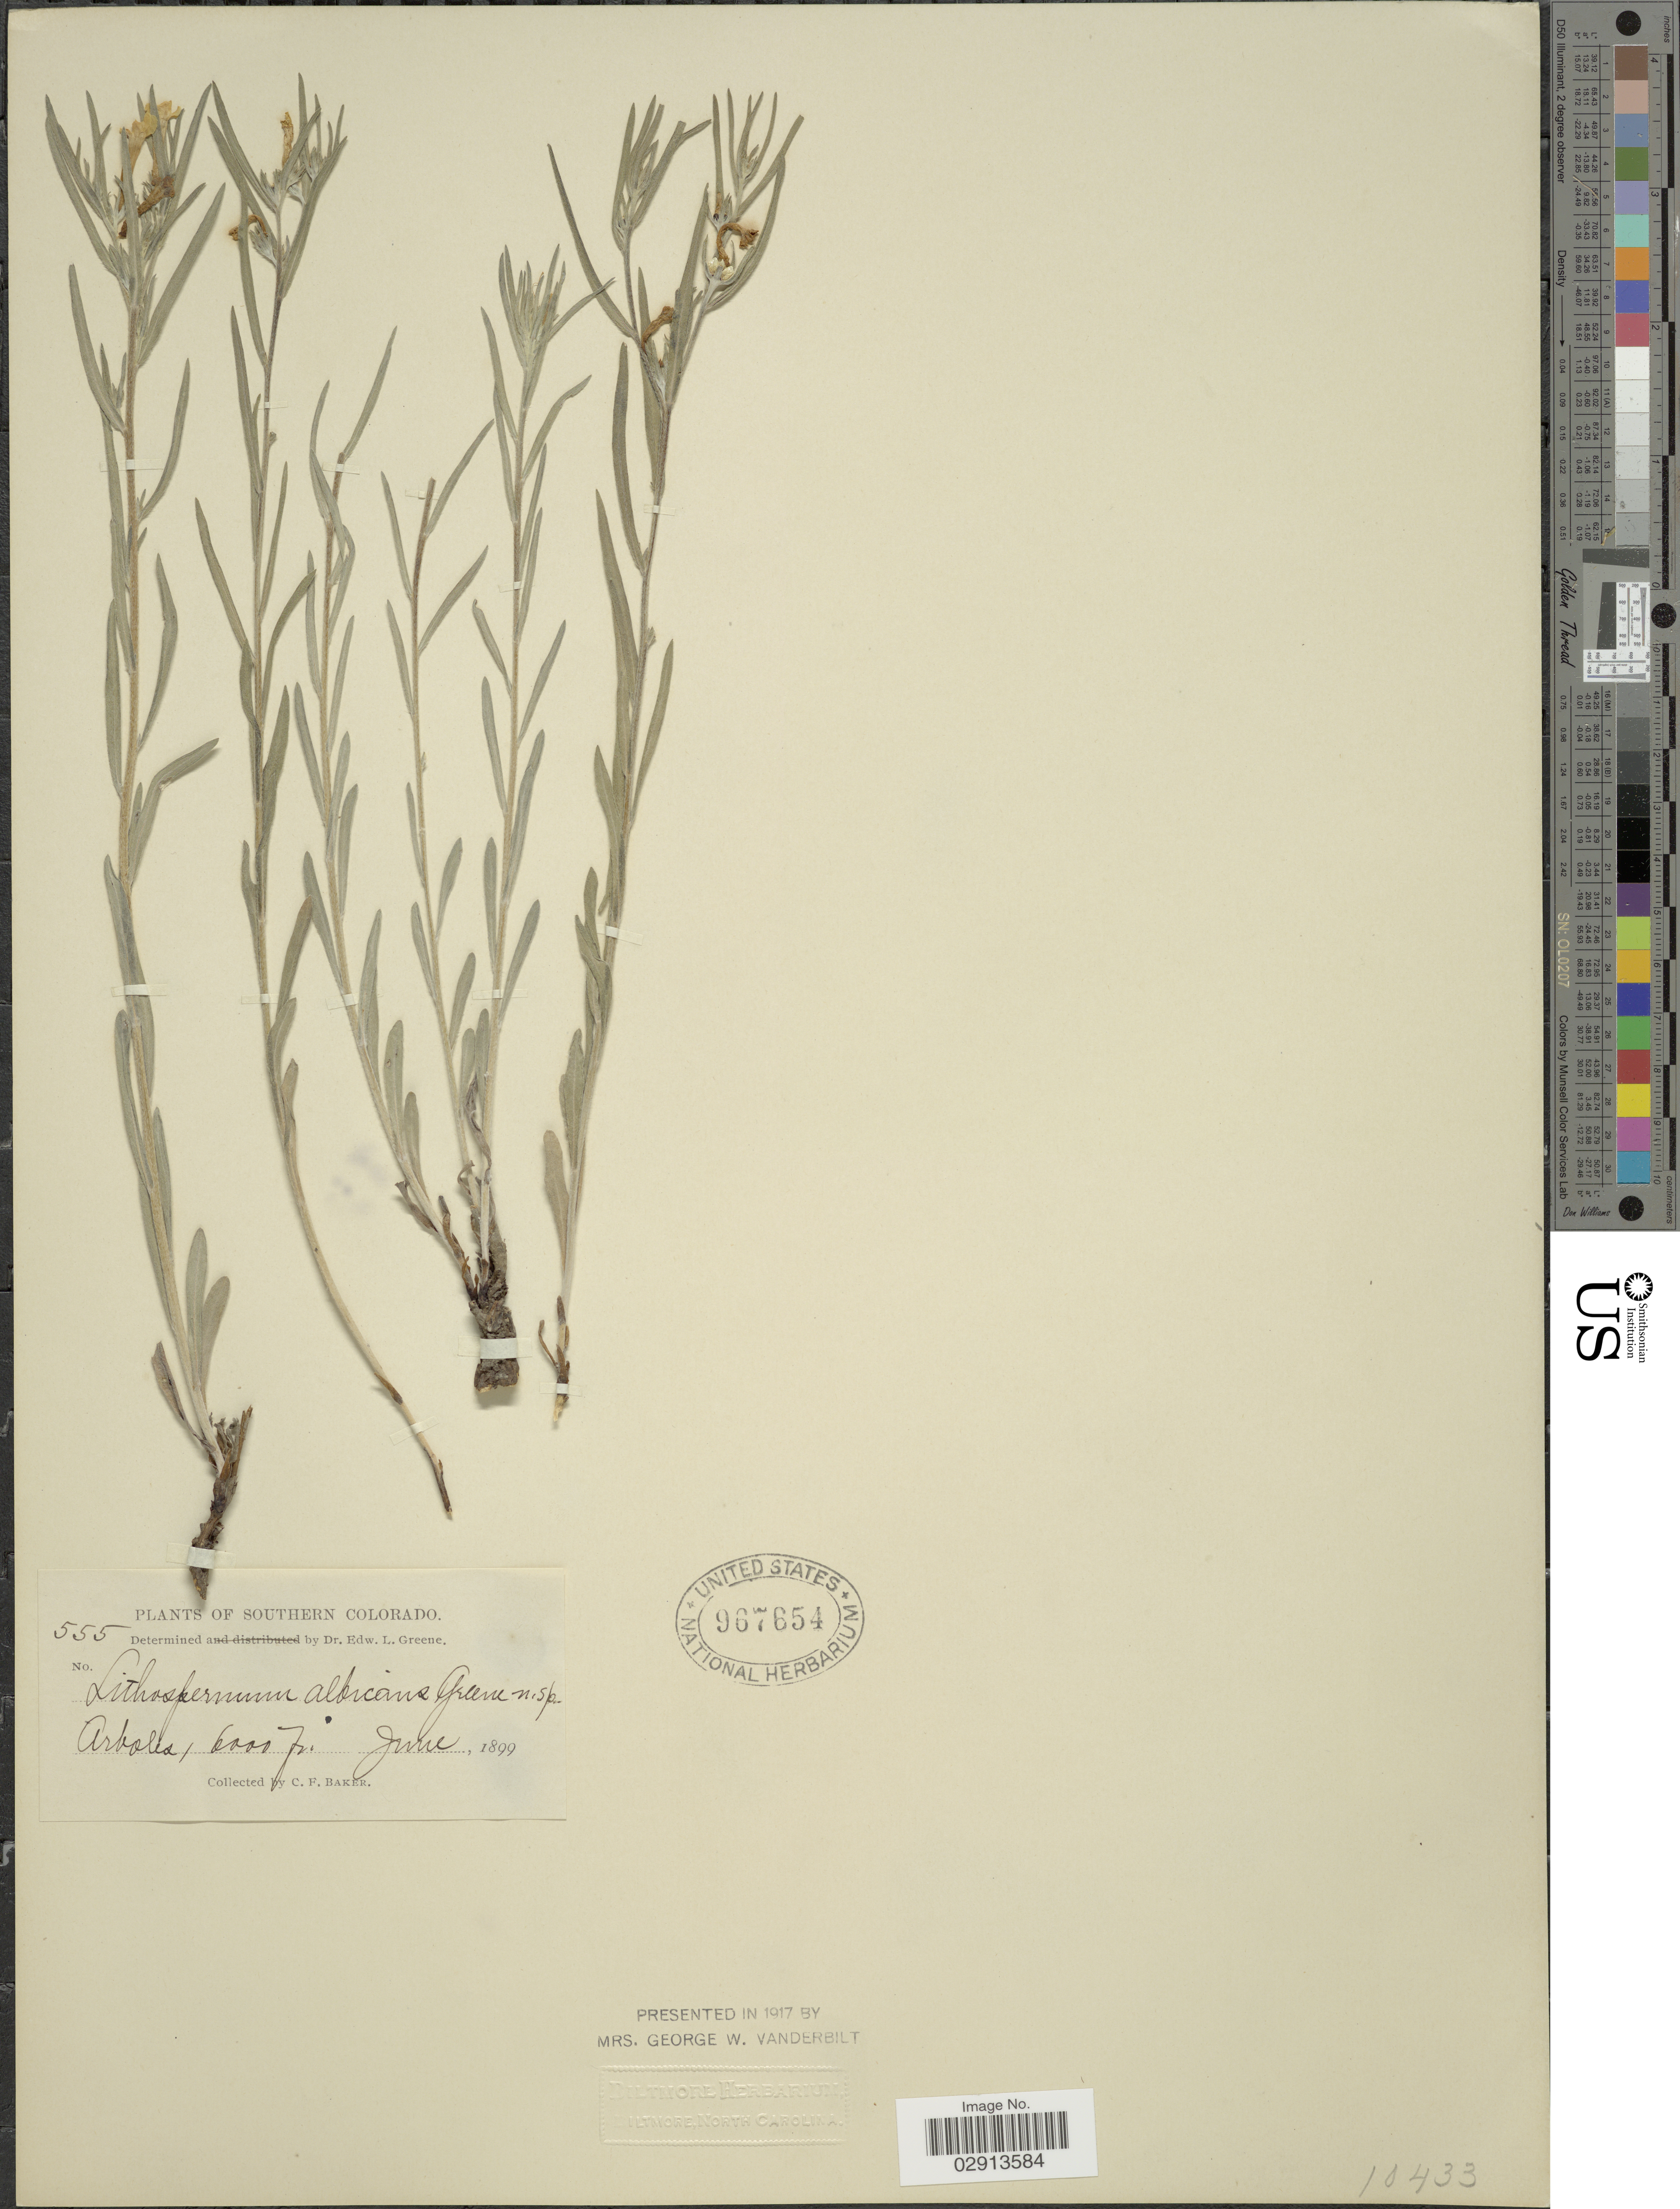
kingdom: Plantae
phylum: Tracheophyta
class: Magnoliopsida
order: Boraginales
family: Boraginaceae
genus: Lithospermum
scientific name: Lithospermum albicans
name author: Greene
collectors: C. F. Baker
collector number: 555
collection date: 1899-06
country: United States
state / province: Colorado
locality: Southern Colorado. Arboles.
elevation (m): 1829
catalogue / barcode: US 967654